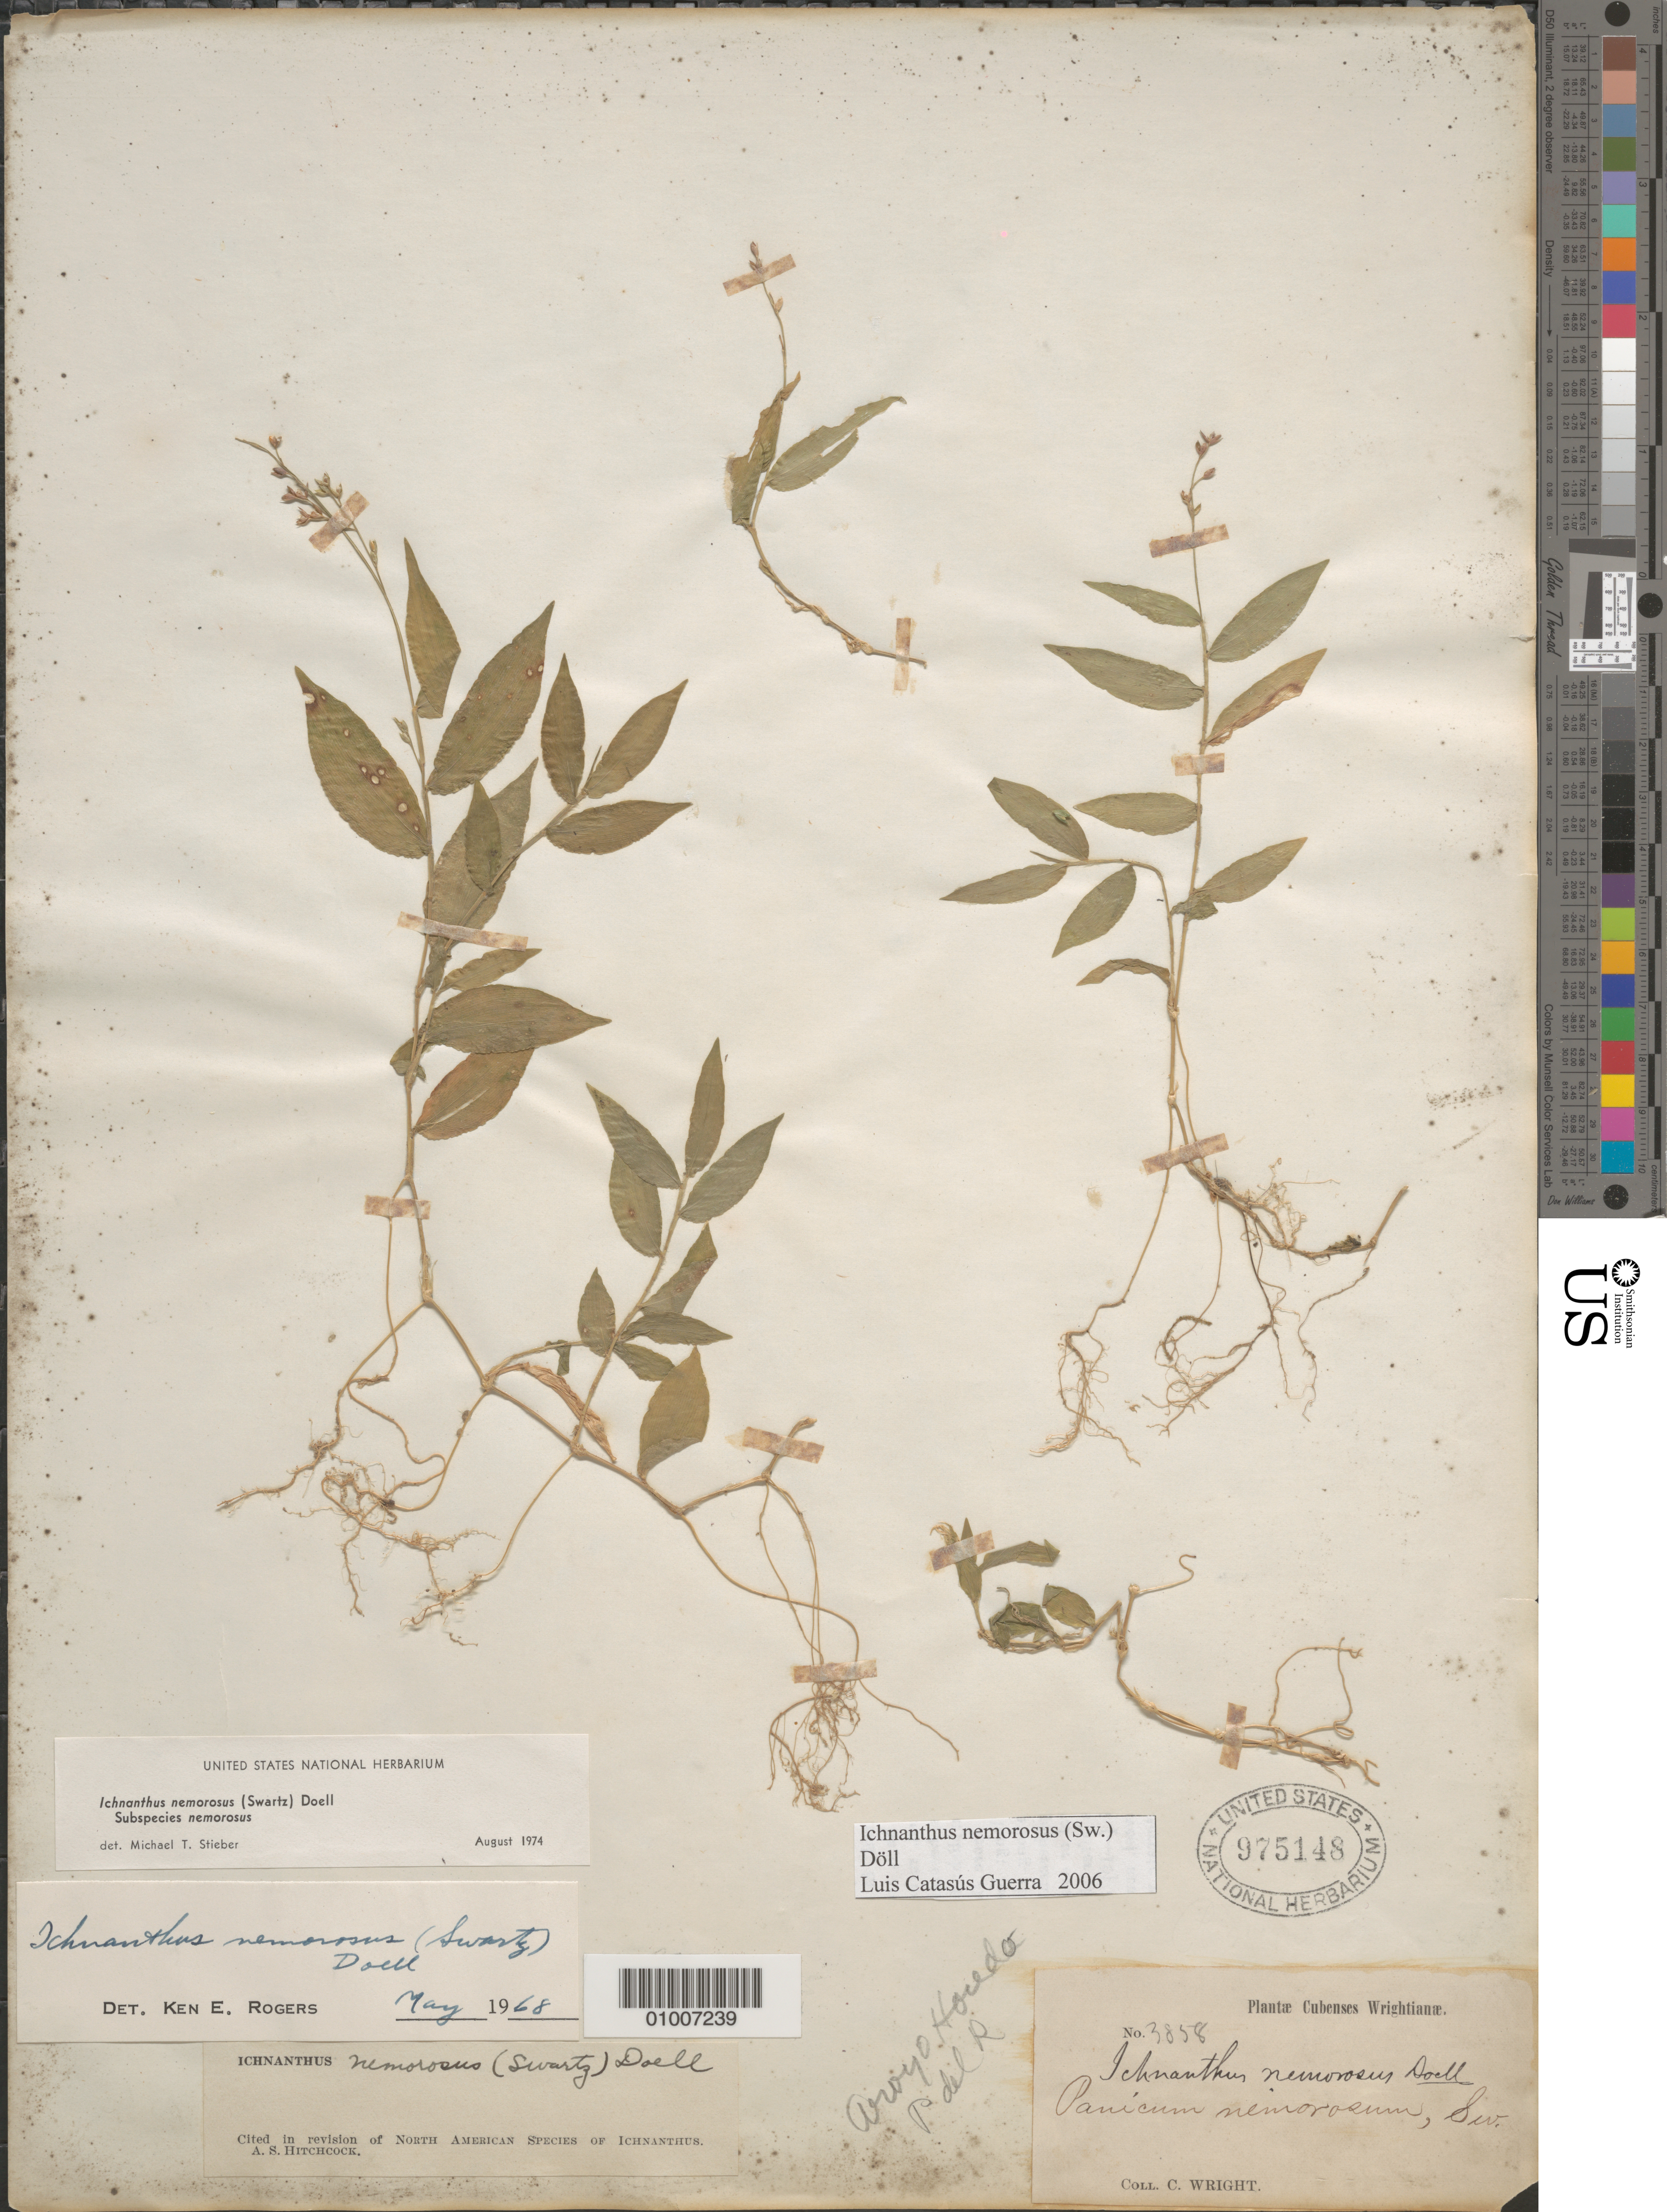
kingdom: Plantae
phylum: Tracheophyta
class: Liliopsida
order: Poales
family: Poaceae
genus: Ichnanthus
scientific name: Ichnanthus nemorosus var. nemorosus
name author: (Sw.) Döll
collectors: C. Wright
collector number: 3858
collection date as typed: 1800 to 1899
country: Cuba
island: Cuba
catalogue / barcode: US 975148